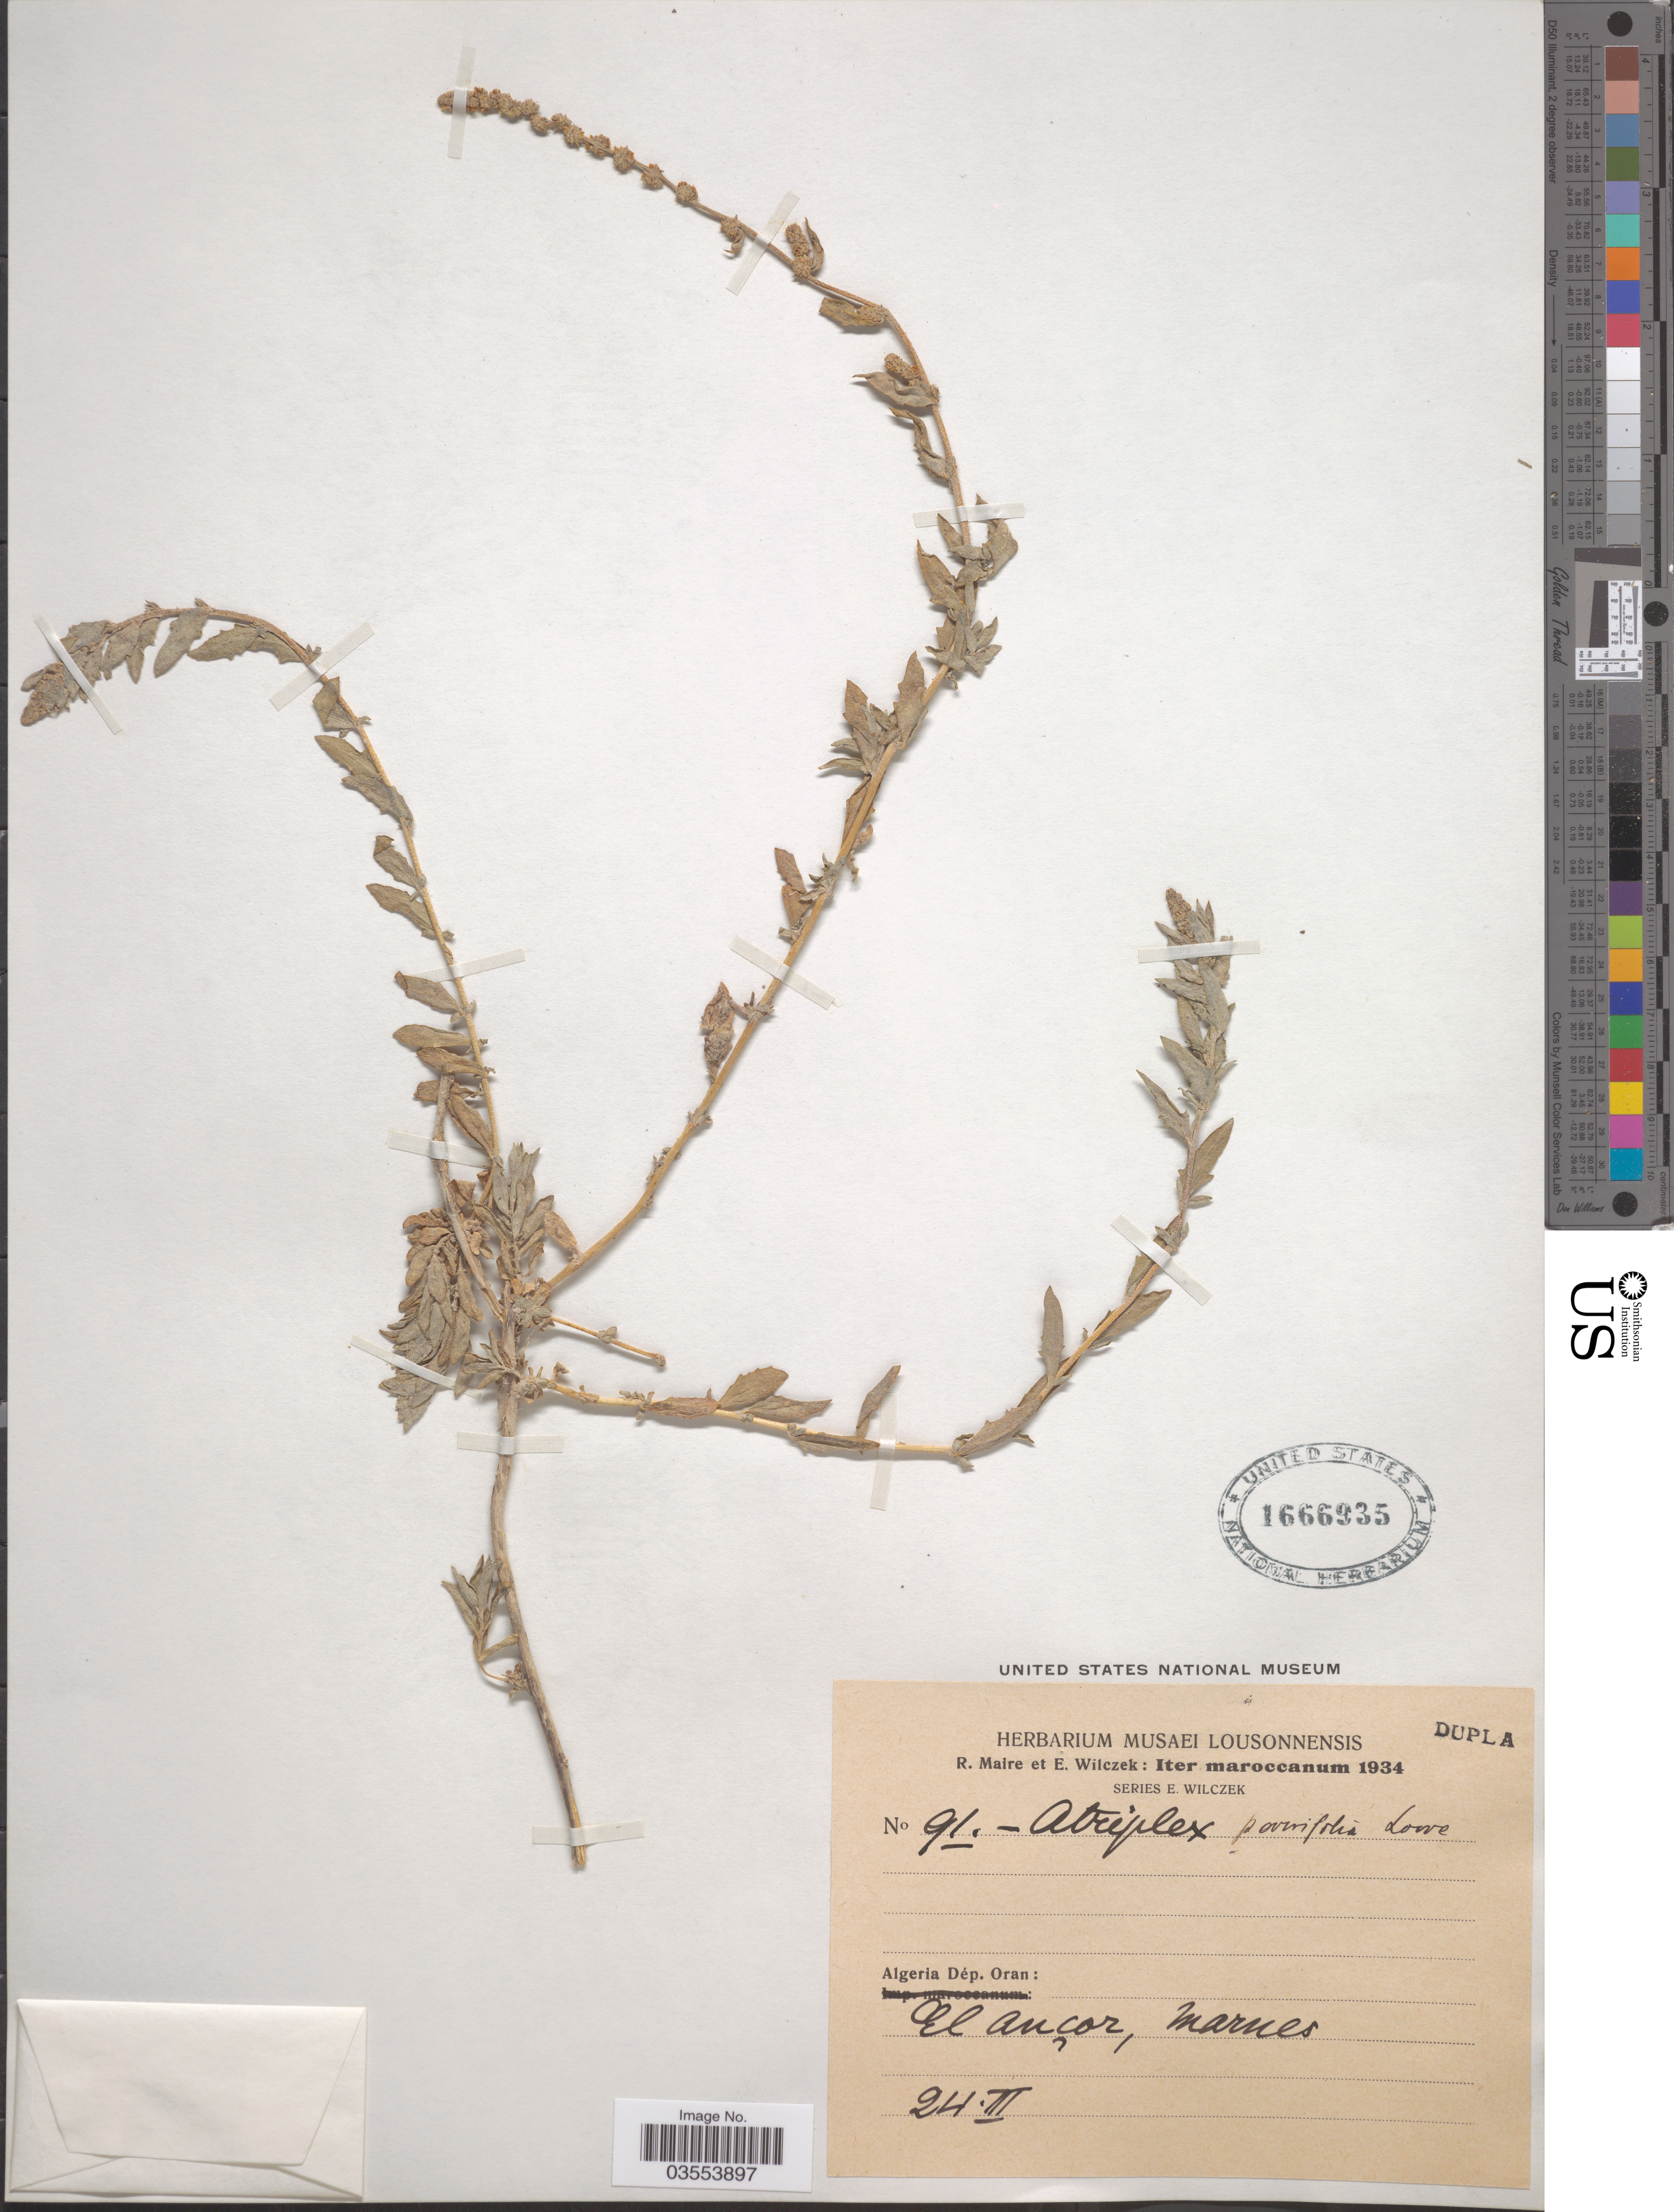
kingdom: Plantae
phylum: Tracheophyta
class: Magnoliopsida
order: Caryophyllales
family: Amaranthaceae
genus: Atriplex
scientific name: Atriplex parvifolia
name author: Kunth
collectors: R. Maire & E. Wilczek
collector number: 91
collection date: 1934-03-24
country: Algeria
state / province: Oran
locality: Dép. Oran: El Ançor, Marnes.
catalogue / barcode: US 1666935